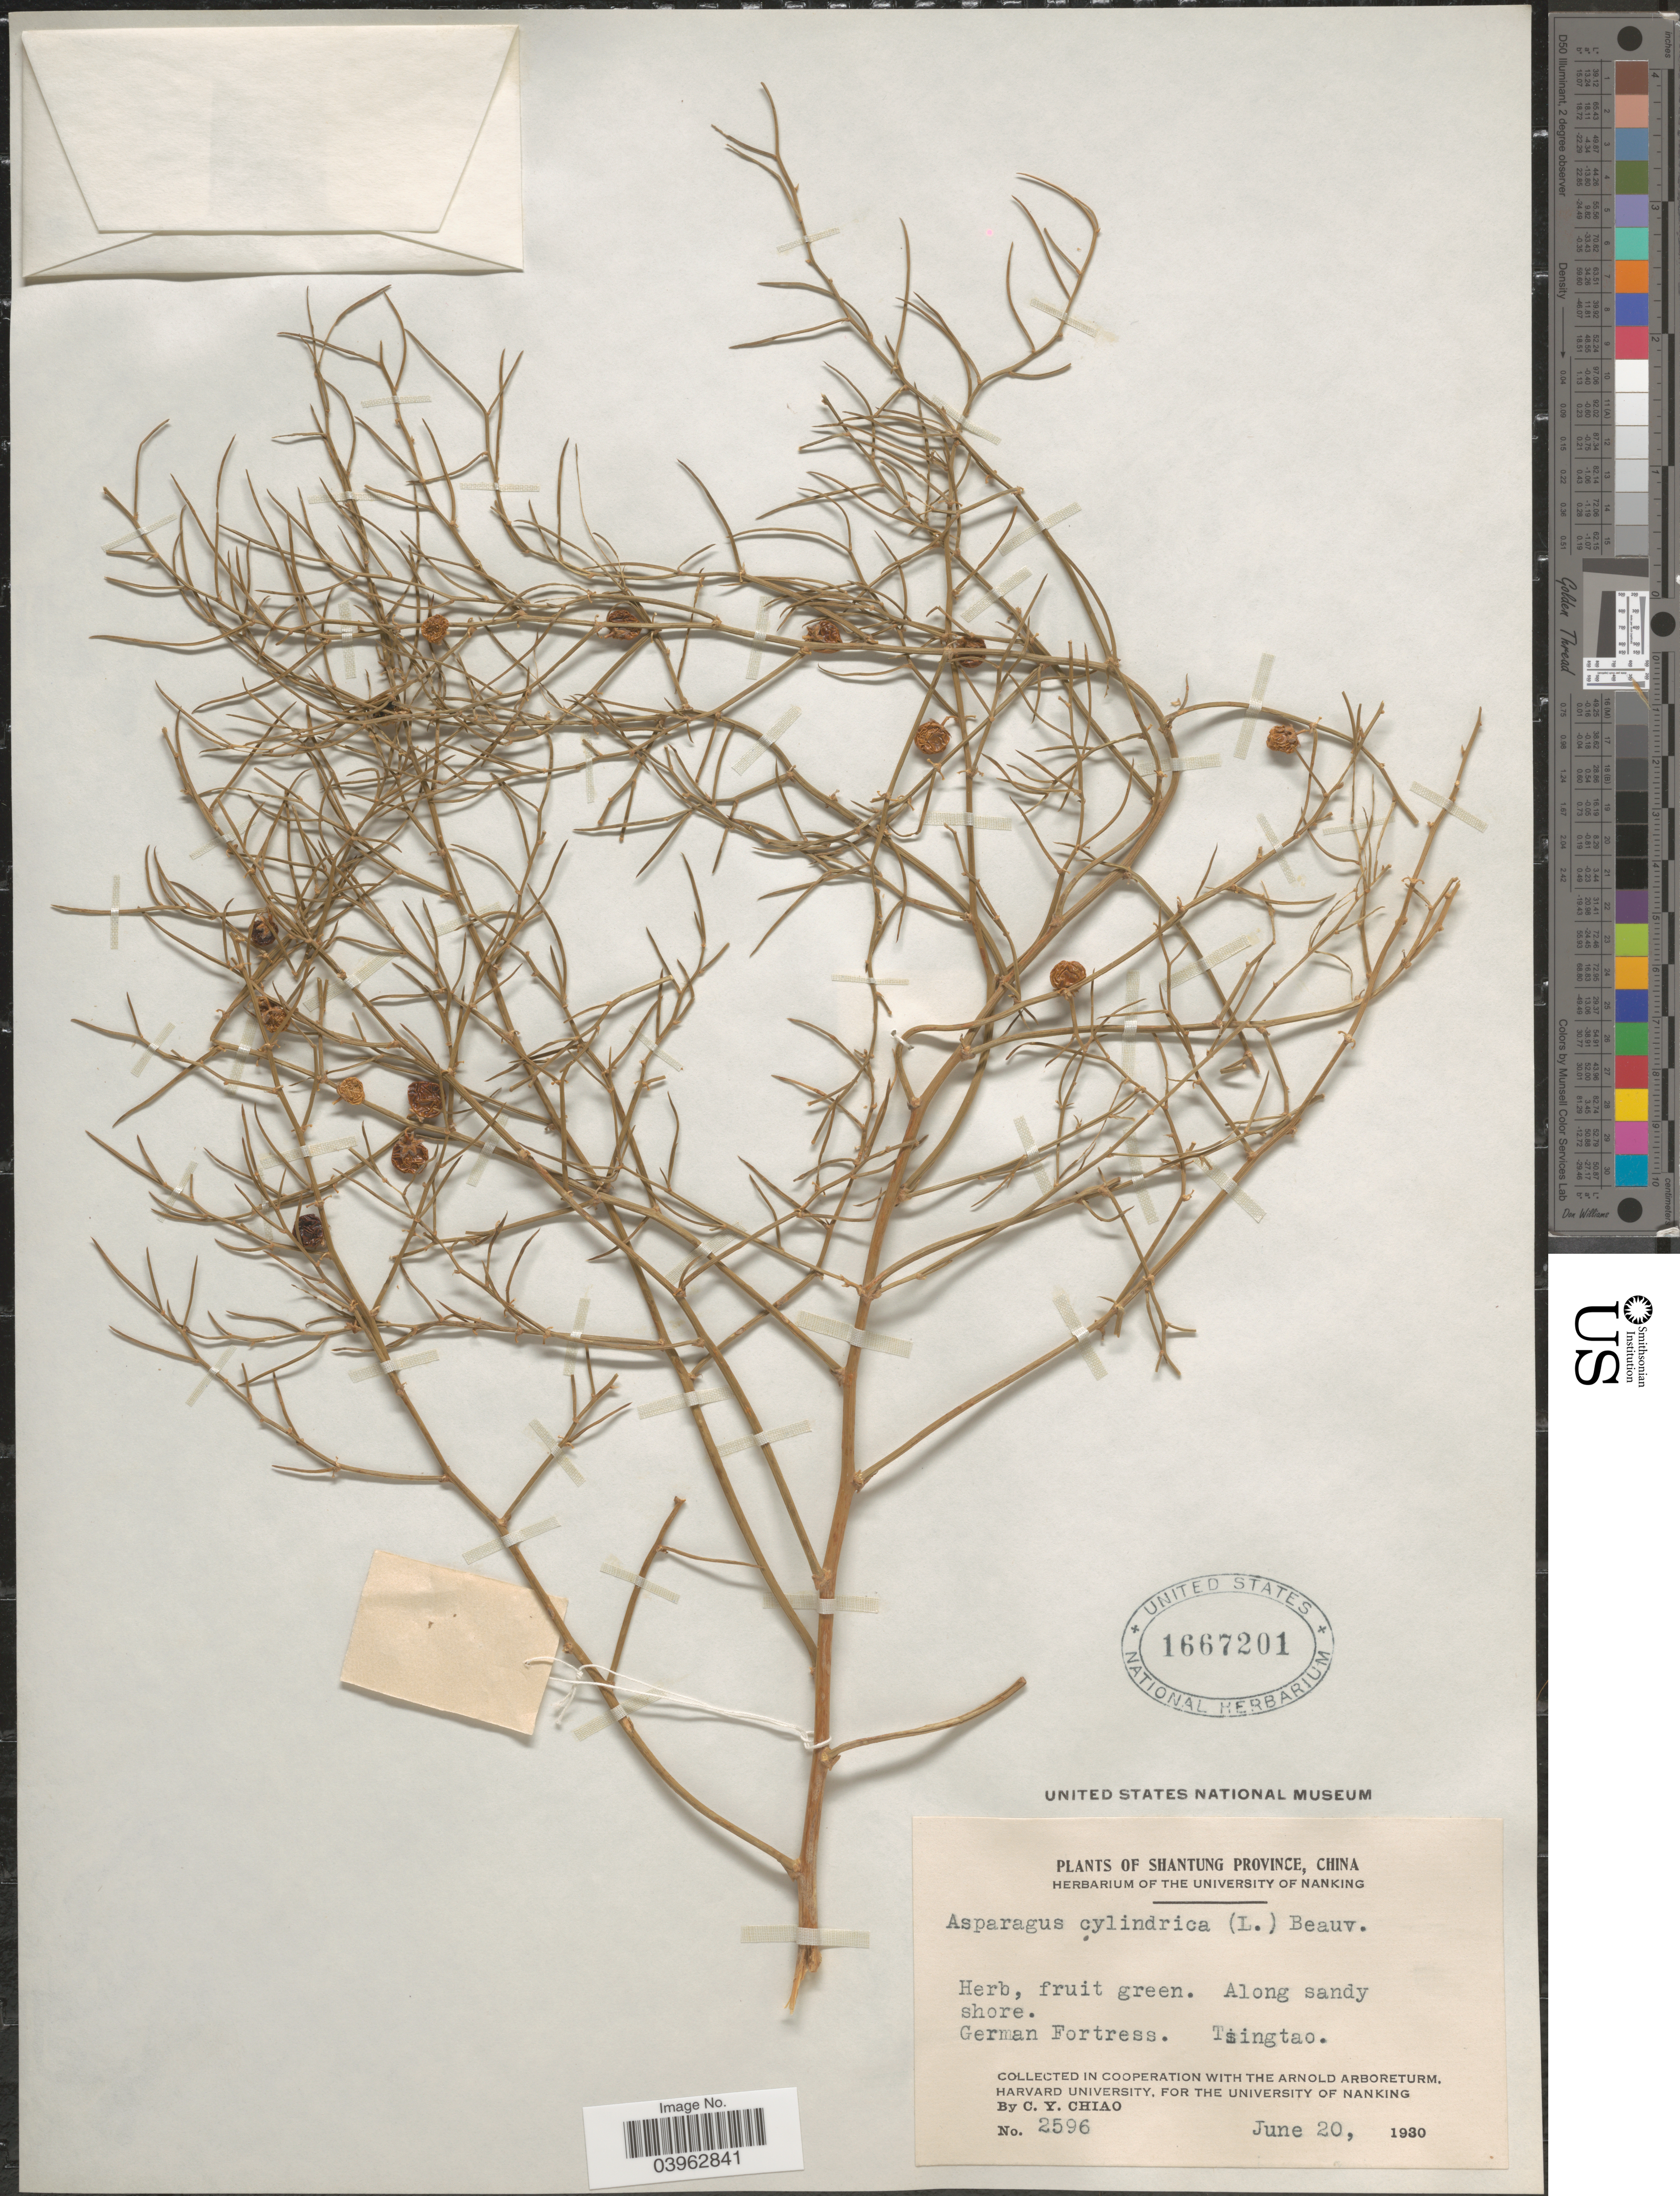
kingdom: Plantae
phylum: Tracheophyta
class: Liliopsida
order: Asparagales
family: Asparagaceae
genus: Asparagus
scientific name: Asparagus cylindrica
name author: (L.) P. Beauv.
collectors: C. Y. Chiao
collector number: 2596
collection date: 1930-06-20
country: China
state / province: Shandong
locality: Shantung Province. Along sandy shore. German Fortress. Tsingtao.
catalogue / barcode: US 1667201